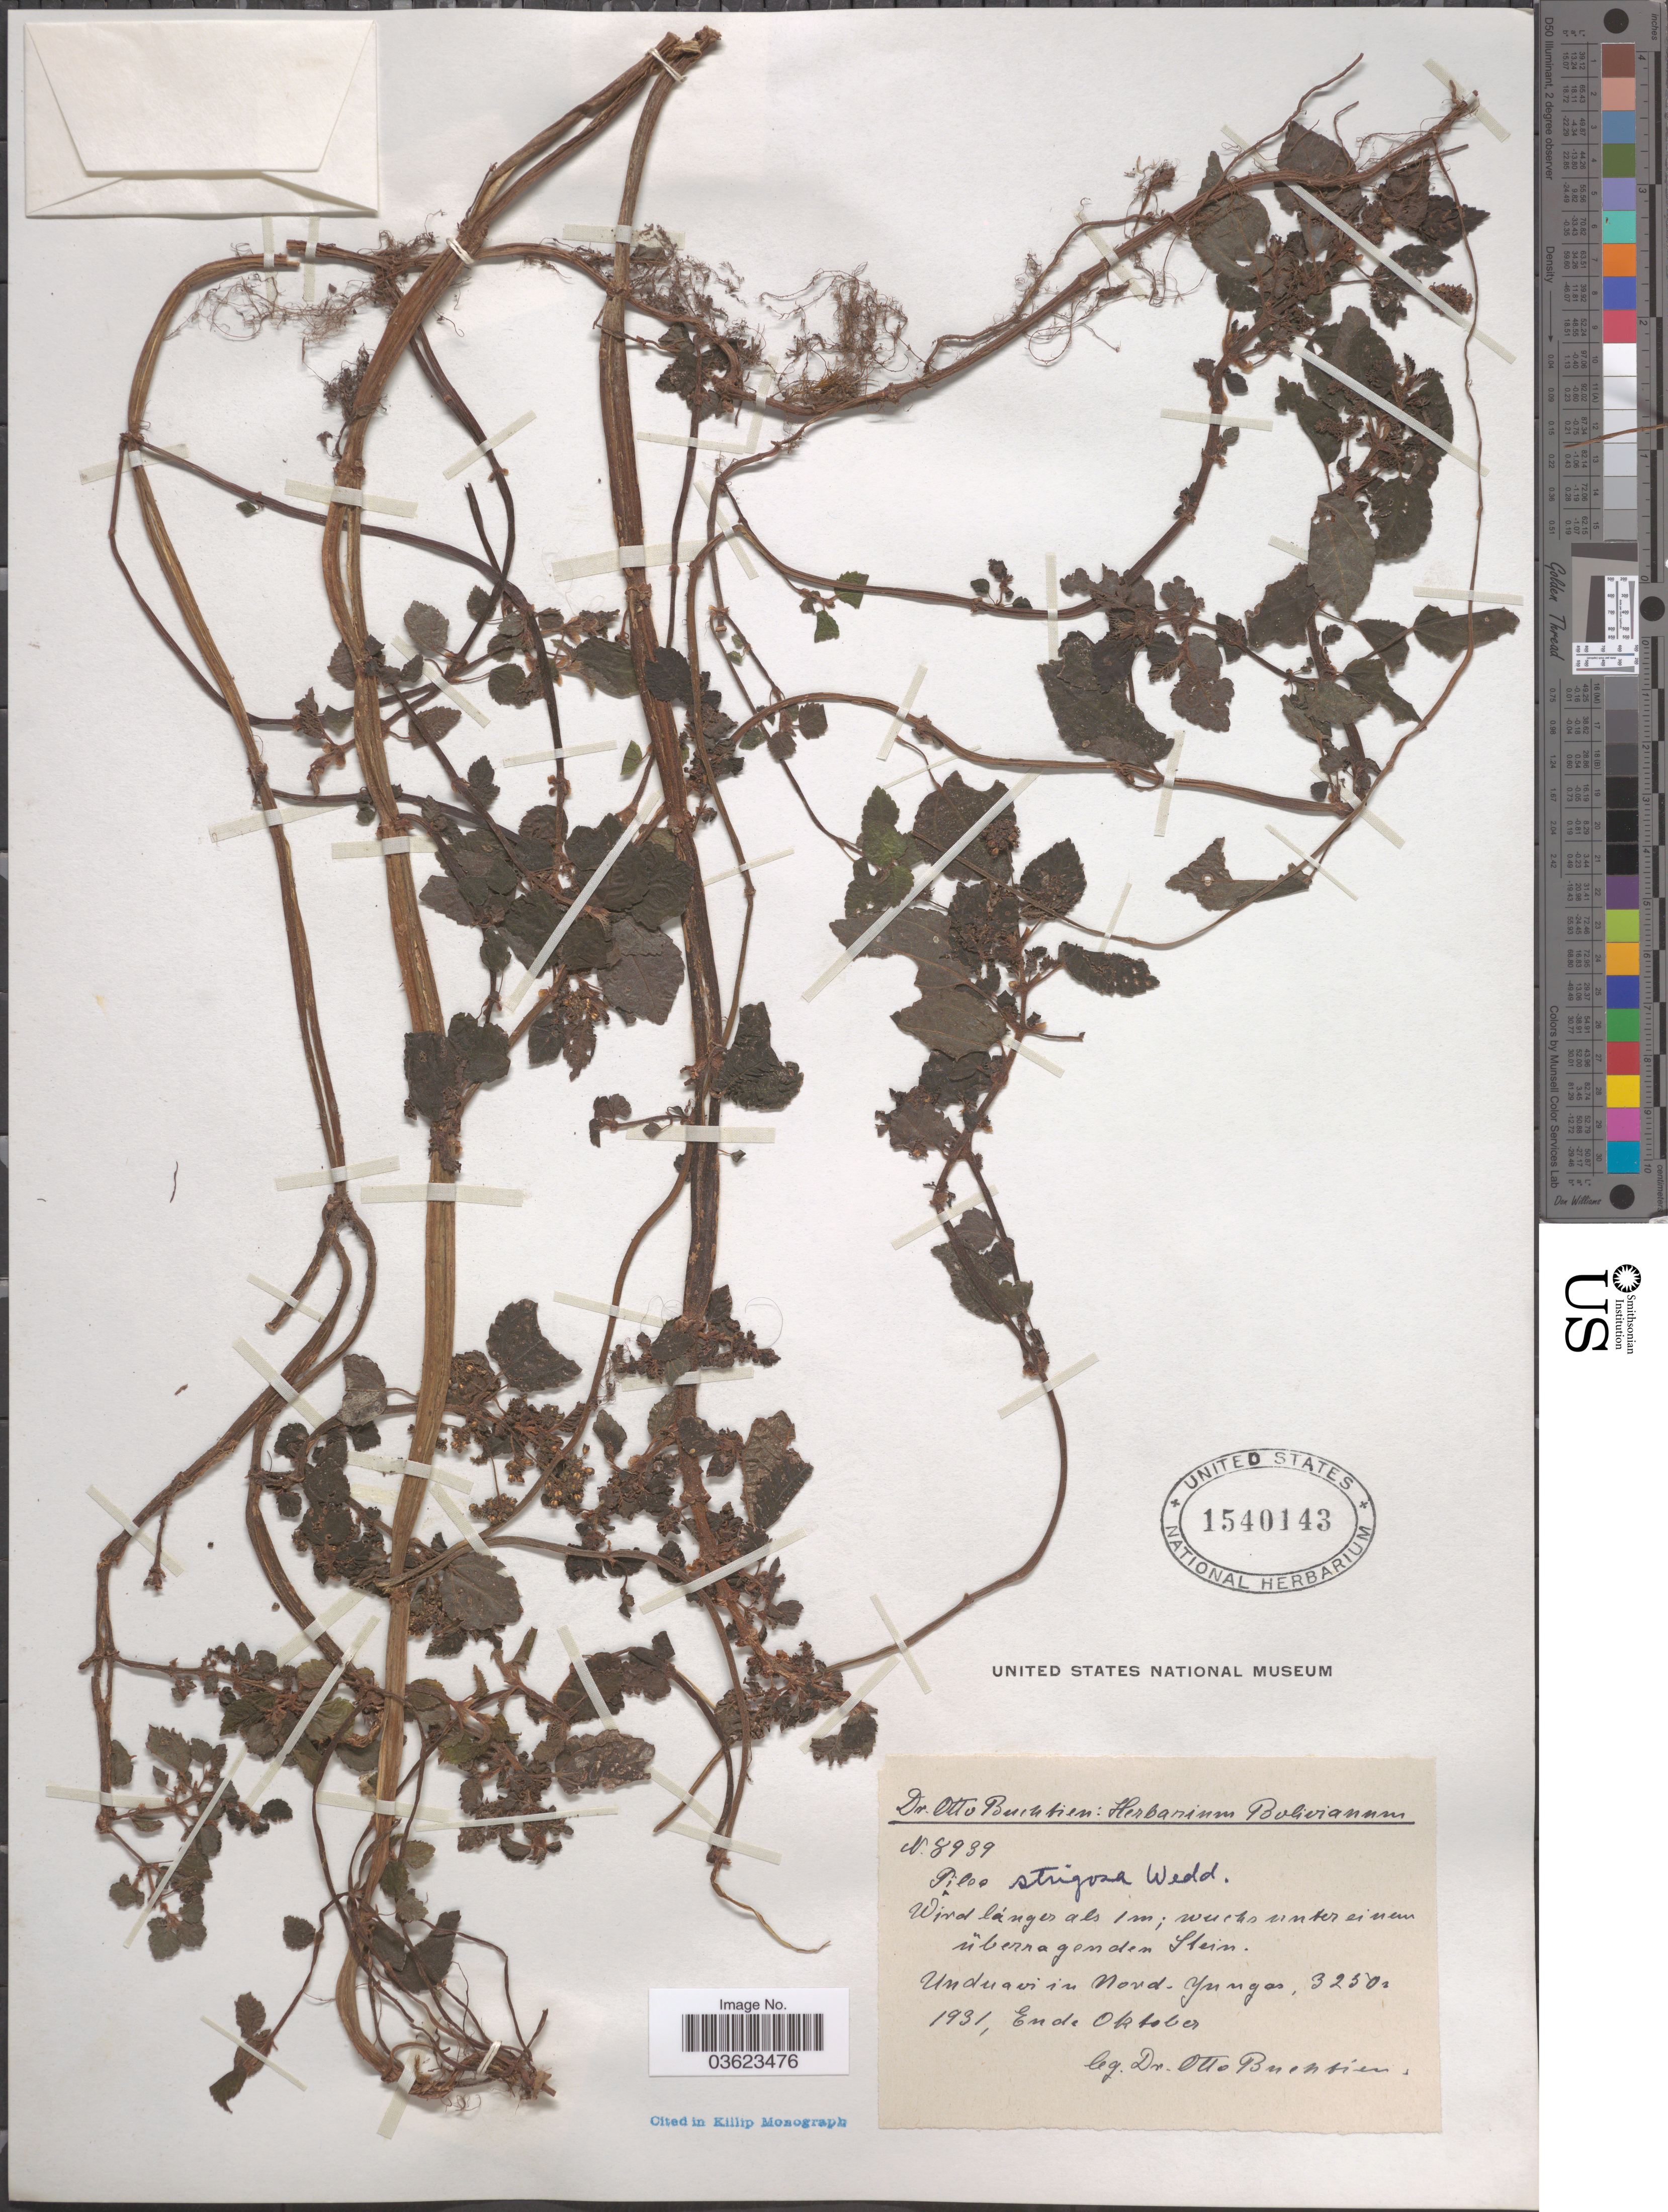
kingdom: Plantae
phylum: Tracheophyta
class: Magnoliopsida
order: Rosales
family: Urticaceae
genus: Pilea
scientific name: Pilea strigosa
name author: Wedd.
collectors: O. Buchtien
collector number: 8939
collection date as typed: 1931, Ende Oktober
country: Bolivia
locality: Unduavi in Nord-Yungas.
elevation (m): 3250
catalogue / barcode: US 1540143